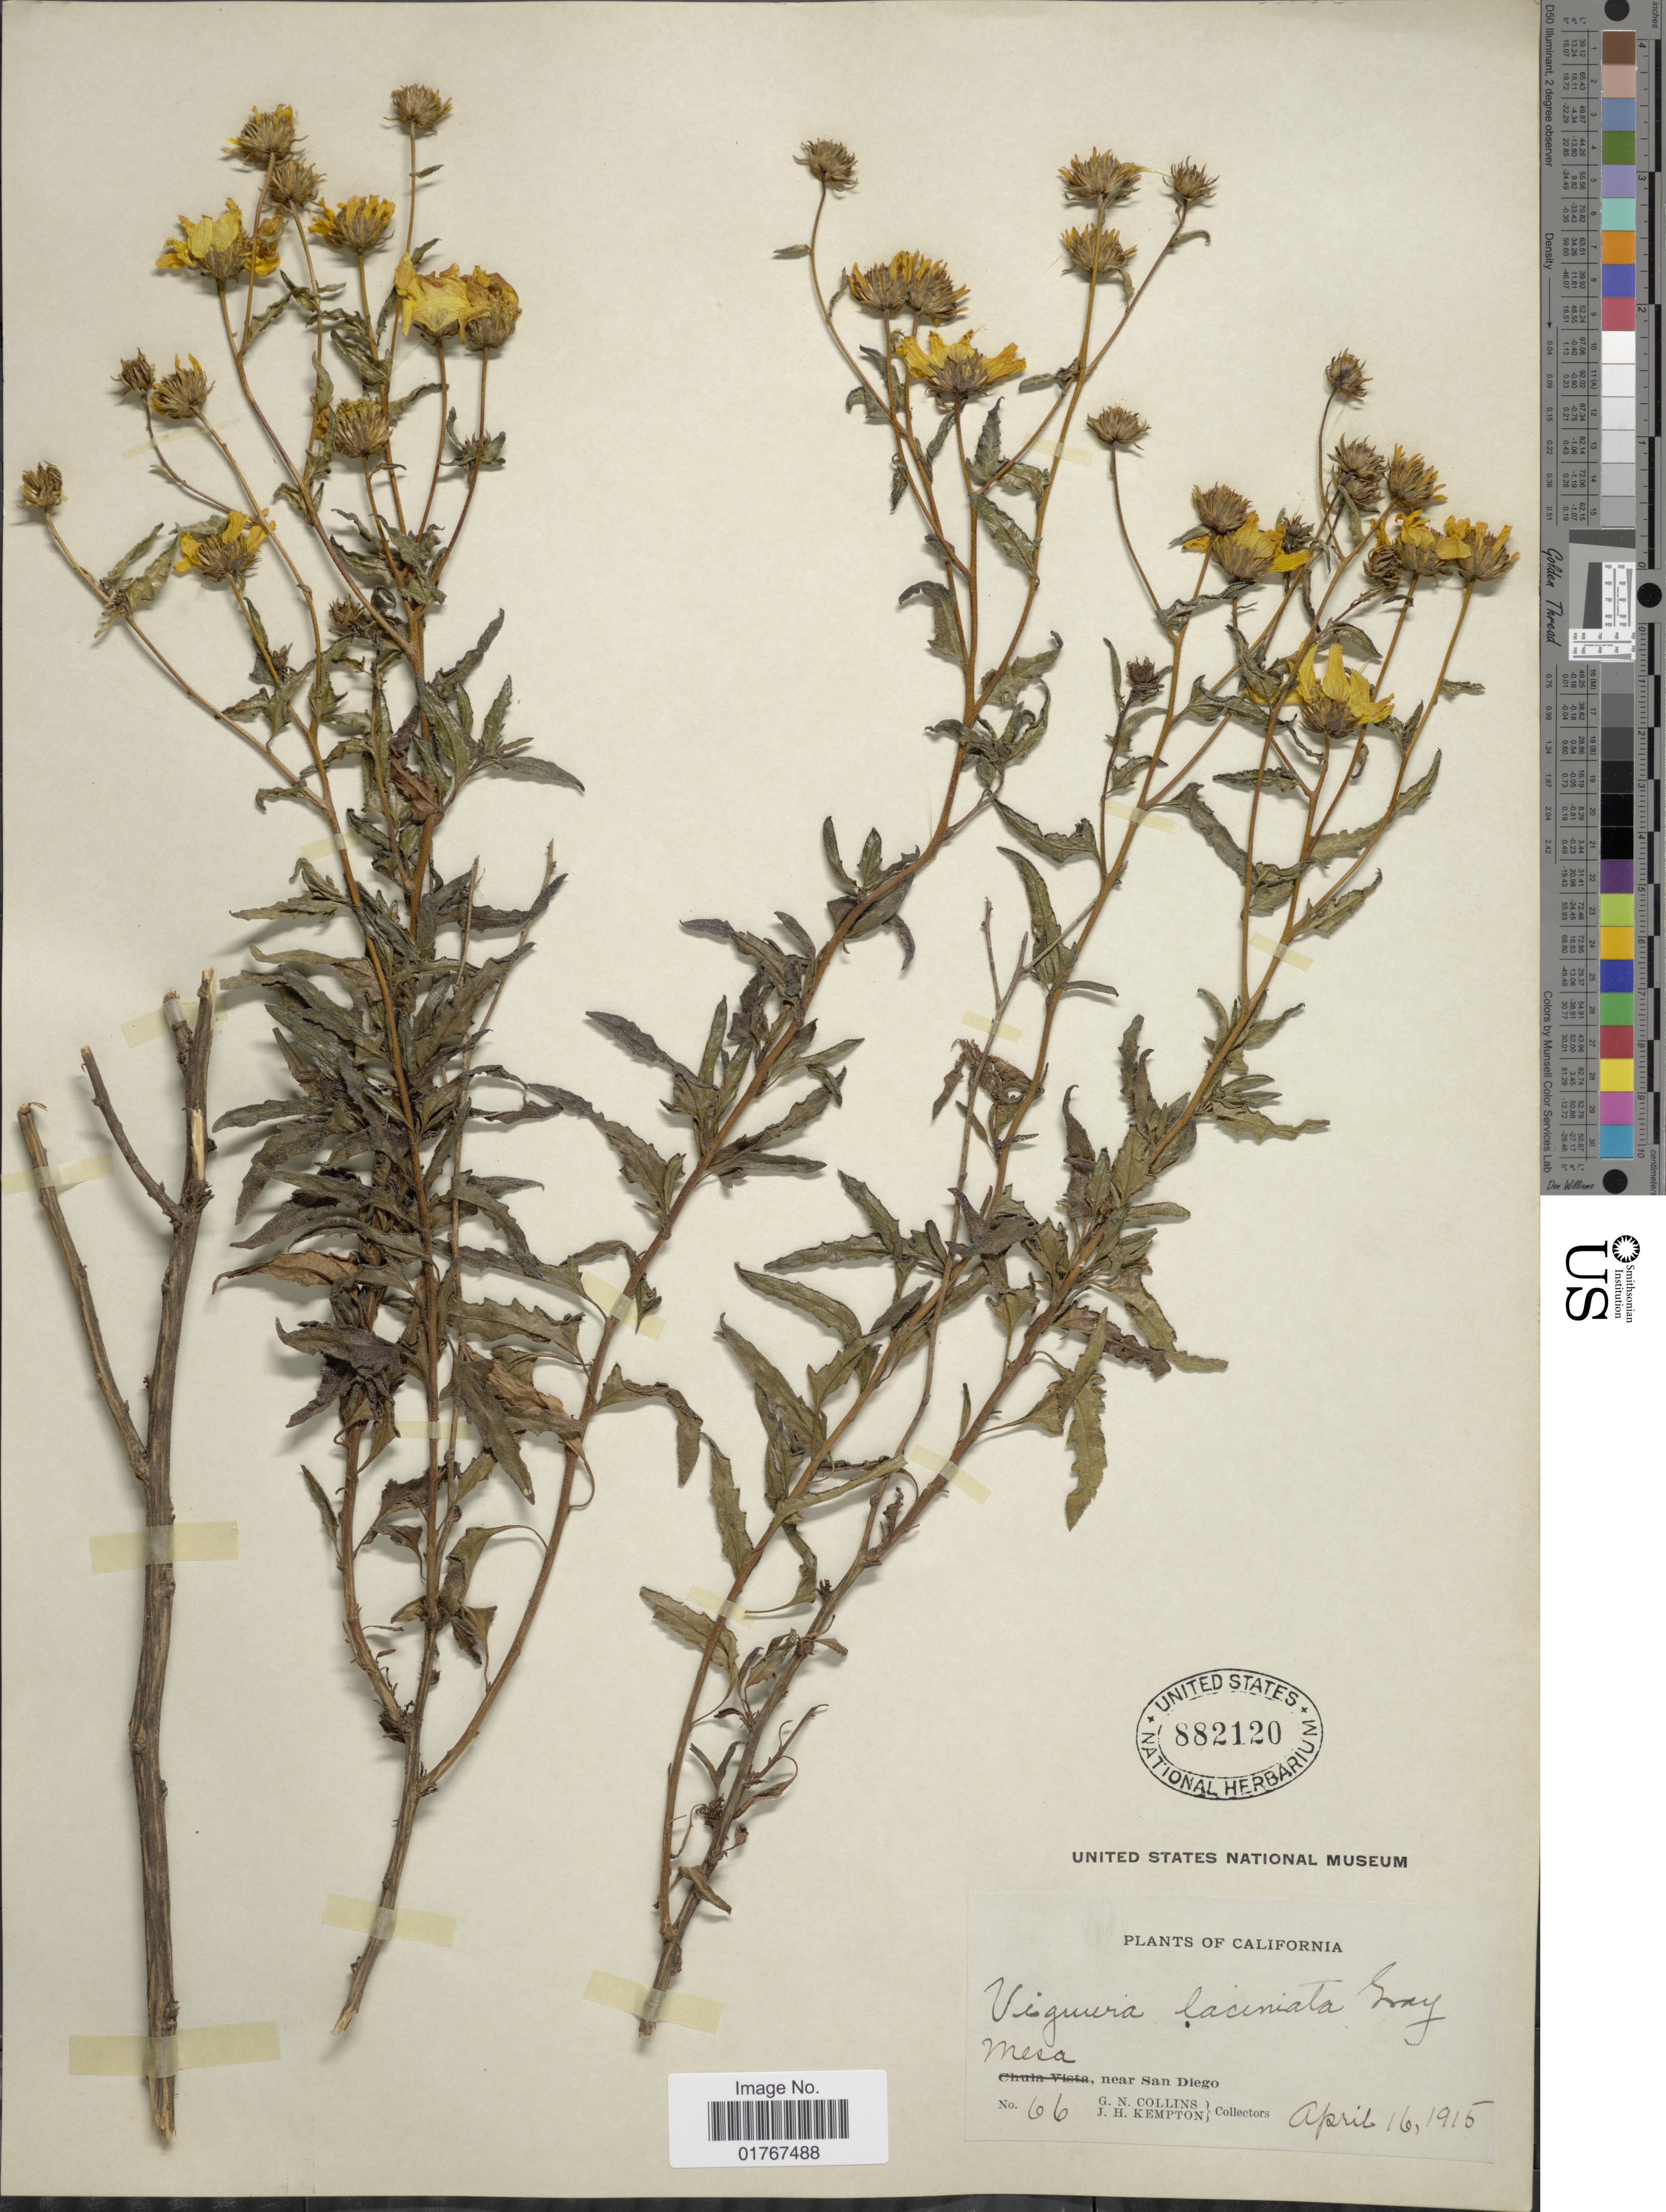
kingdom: Plantae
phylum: Tracheophyta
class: Magnoliopsida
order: Asterales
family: Asteraceae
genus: Viguiera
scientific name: Viguiera laciniata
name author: A. Gray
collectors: G. Collins & J. H. Kempton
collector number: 66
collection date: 1915-04-16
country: United States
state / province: California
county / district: San Diego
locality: Mesa, near San Diego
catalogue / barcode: US 882120